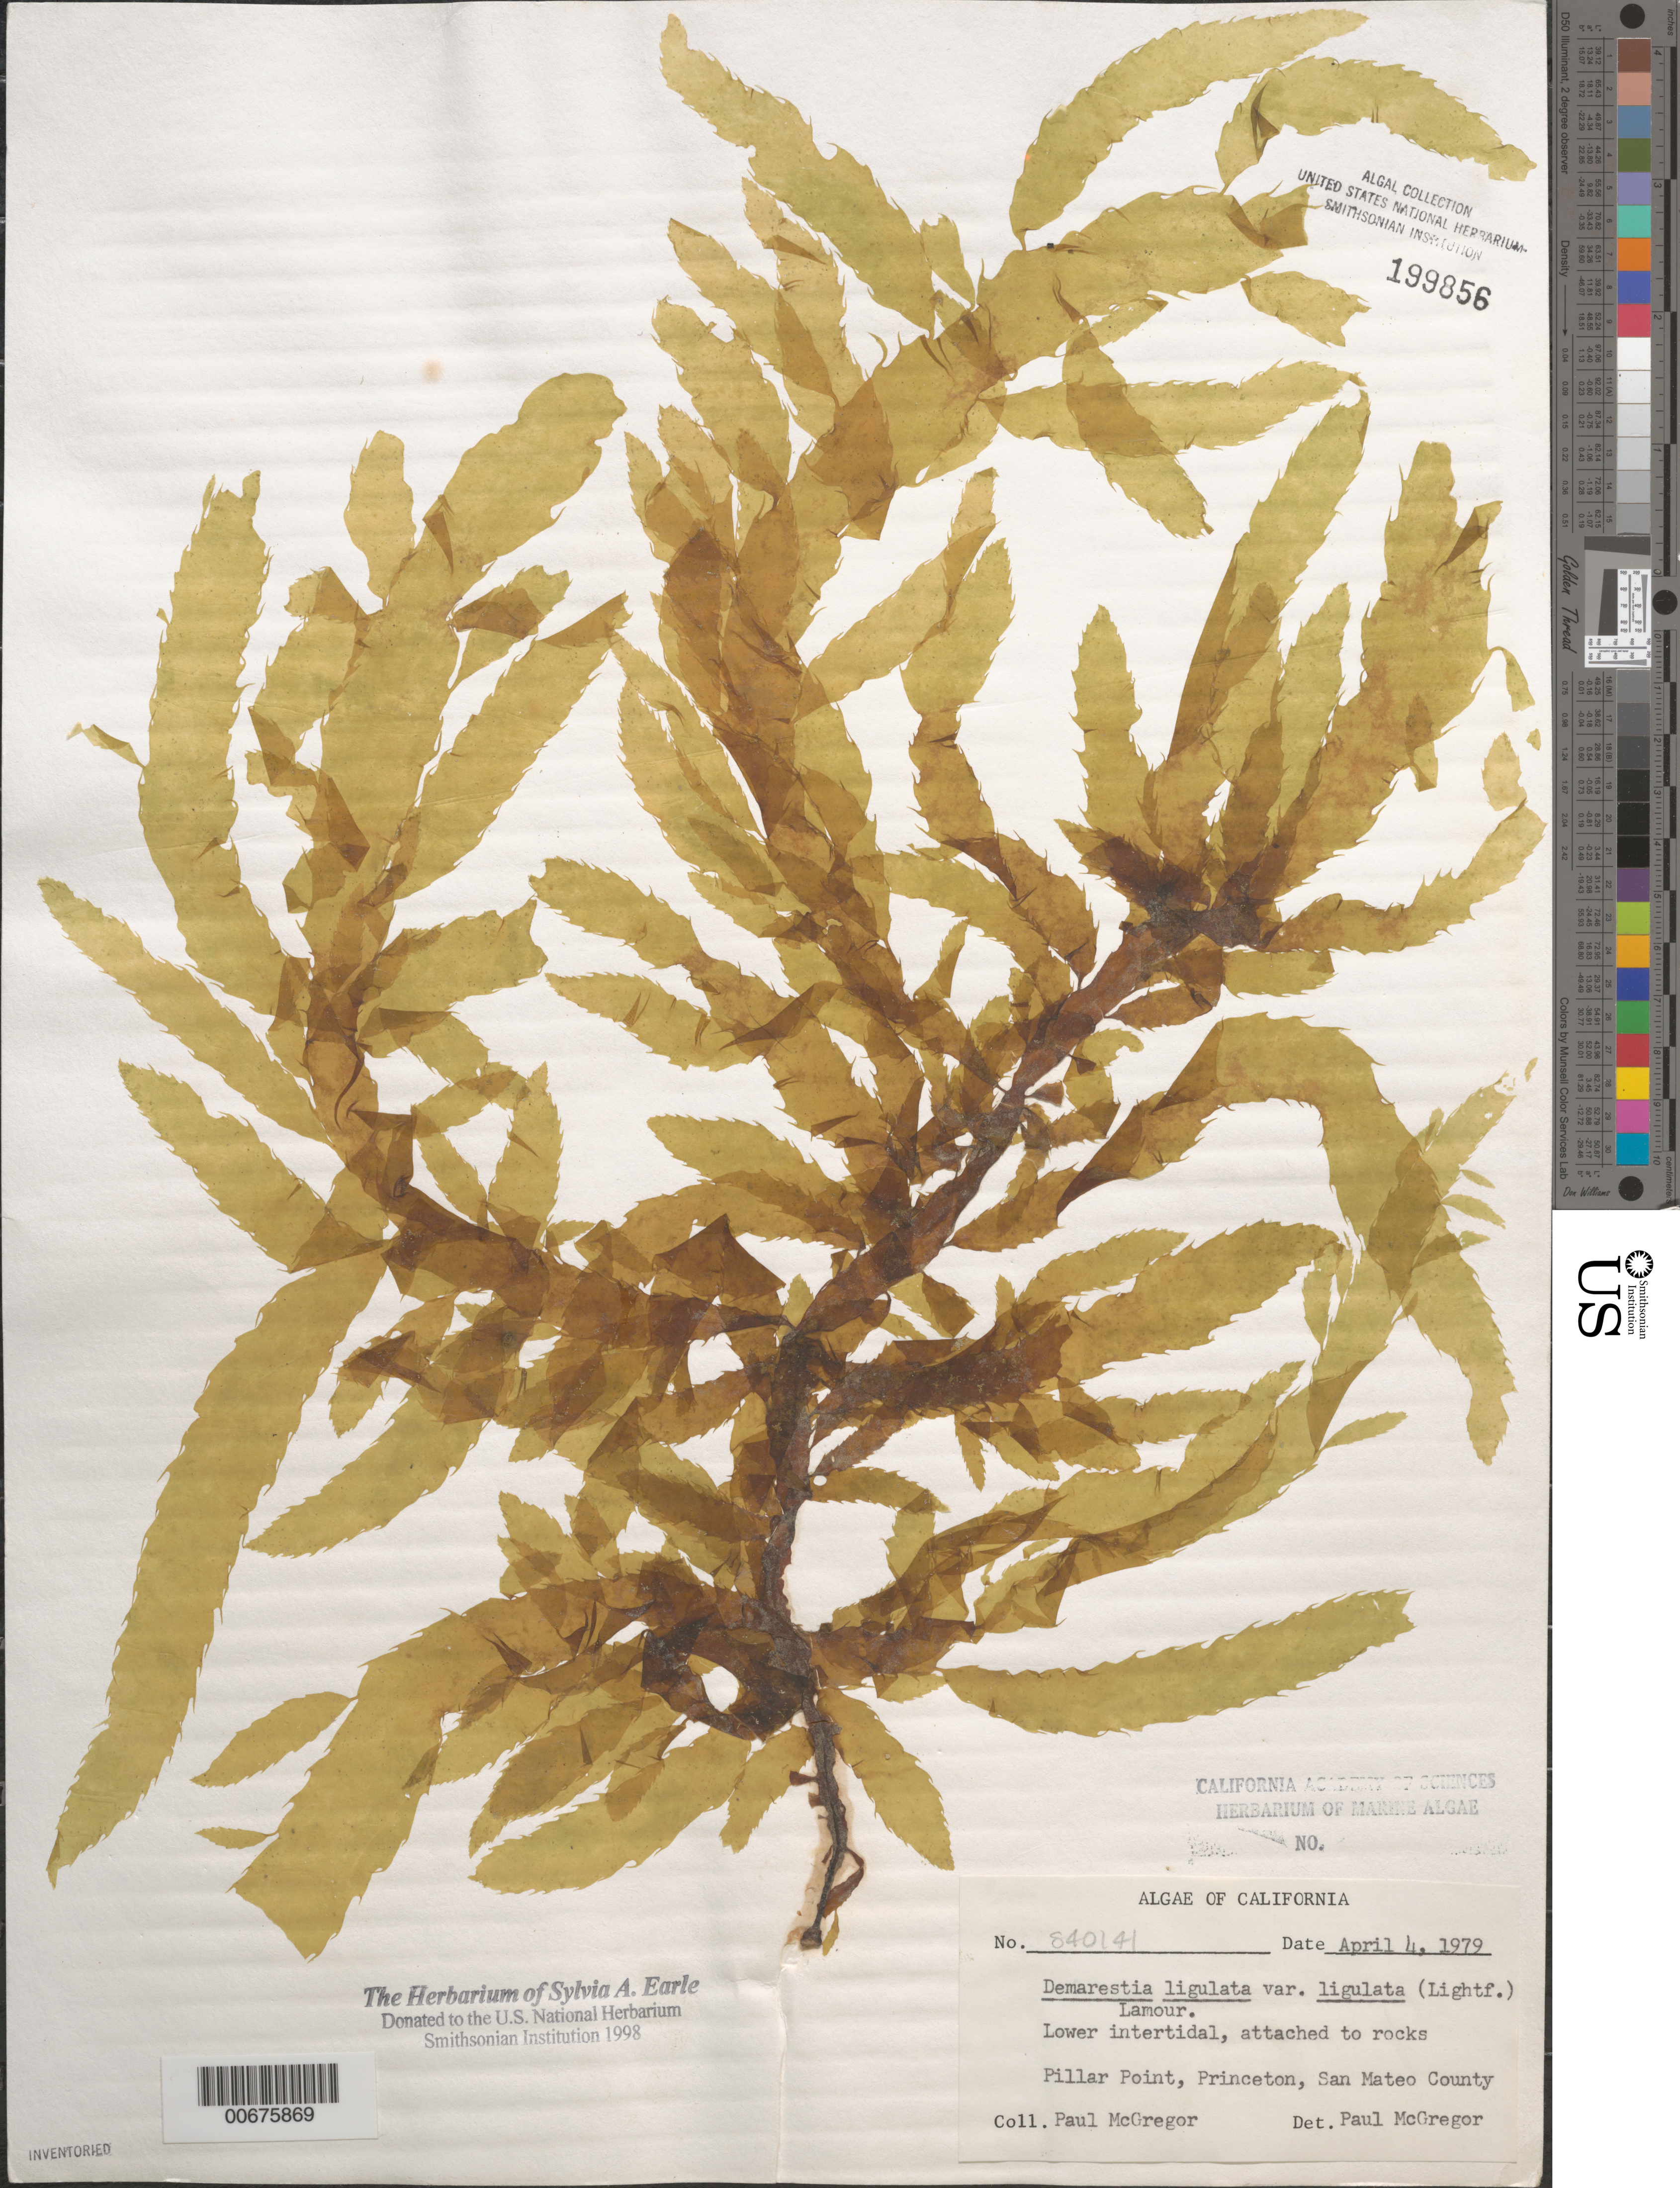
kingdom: Chromista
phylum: Ochrophyta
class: Phaeophyceae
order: Desmarestiales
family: Desmarestiaceae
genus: Desmarestia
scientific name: Desmarestia ligulata var. ligulata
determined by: McGregor, Paul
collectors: P. McGregor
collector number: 840141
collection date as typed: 04 Apr 1979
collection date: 1979-04-04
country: United States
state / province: California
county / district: San Mateo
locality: Pillar Point, Princeton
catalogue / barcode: US 199856